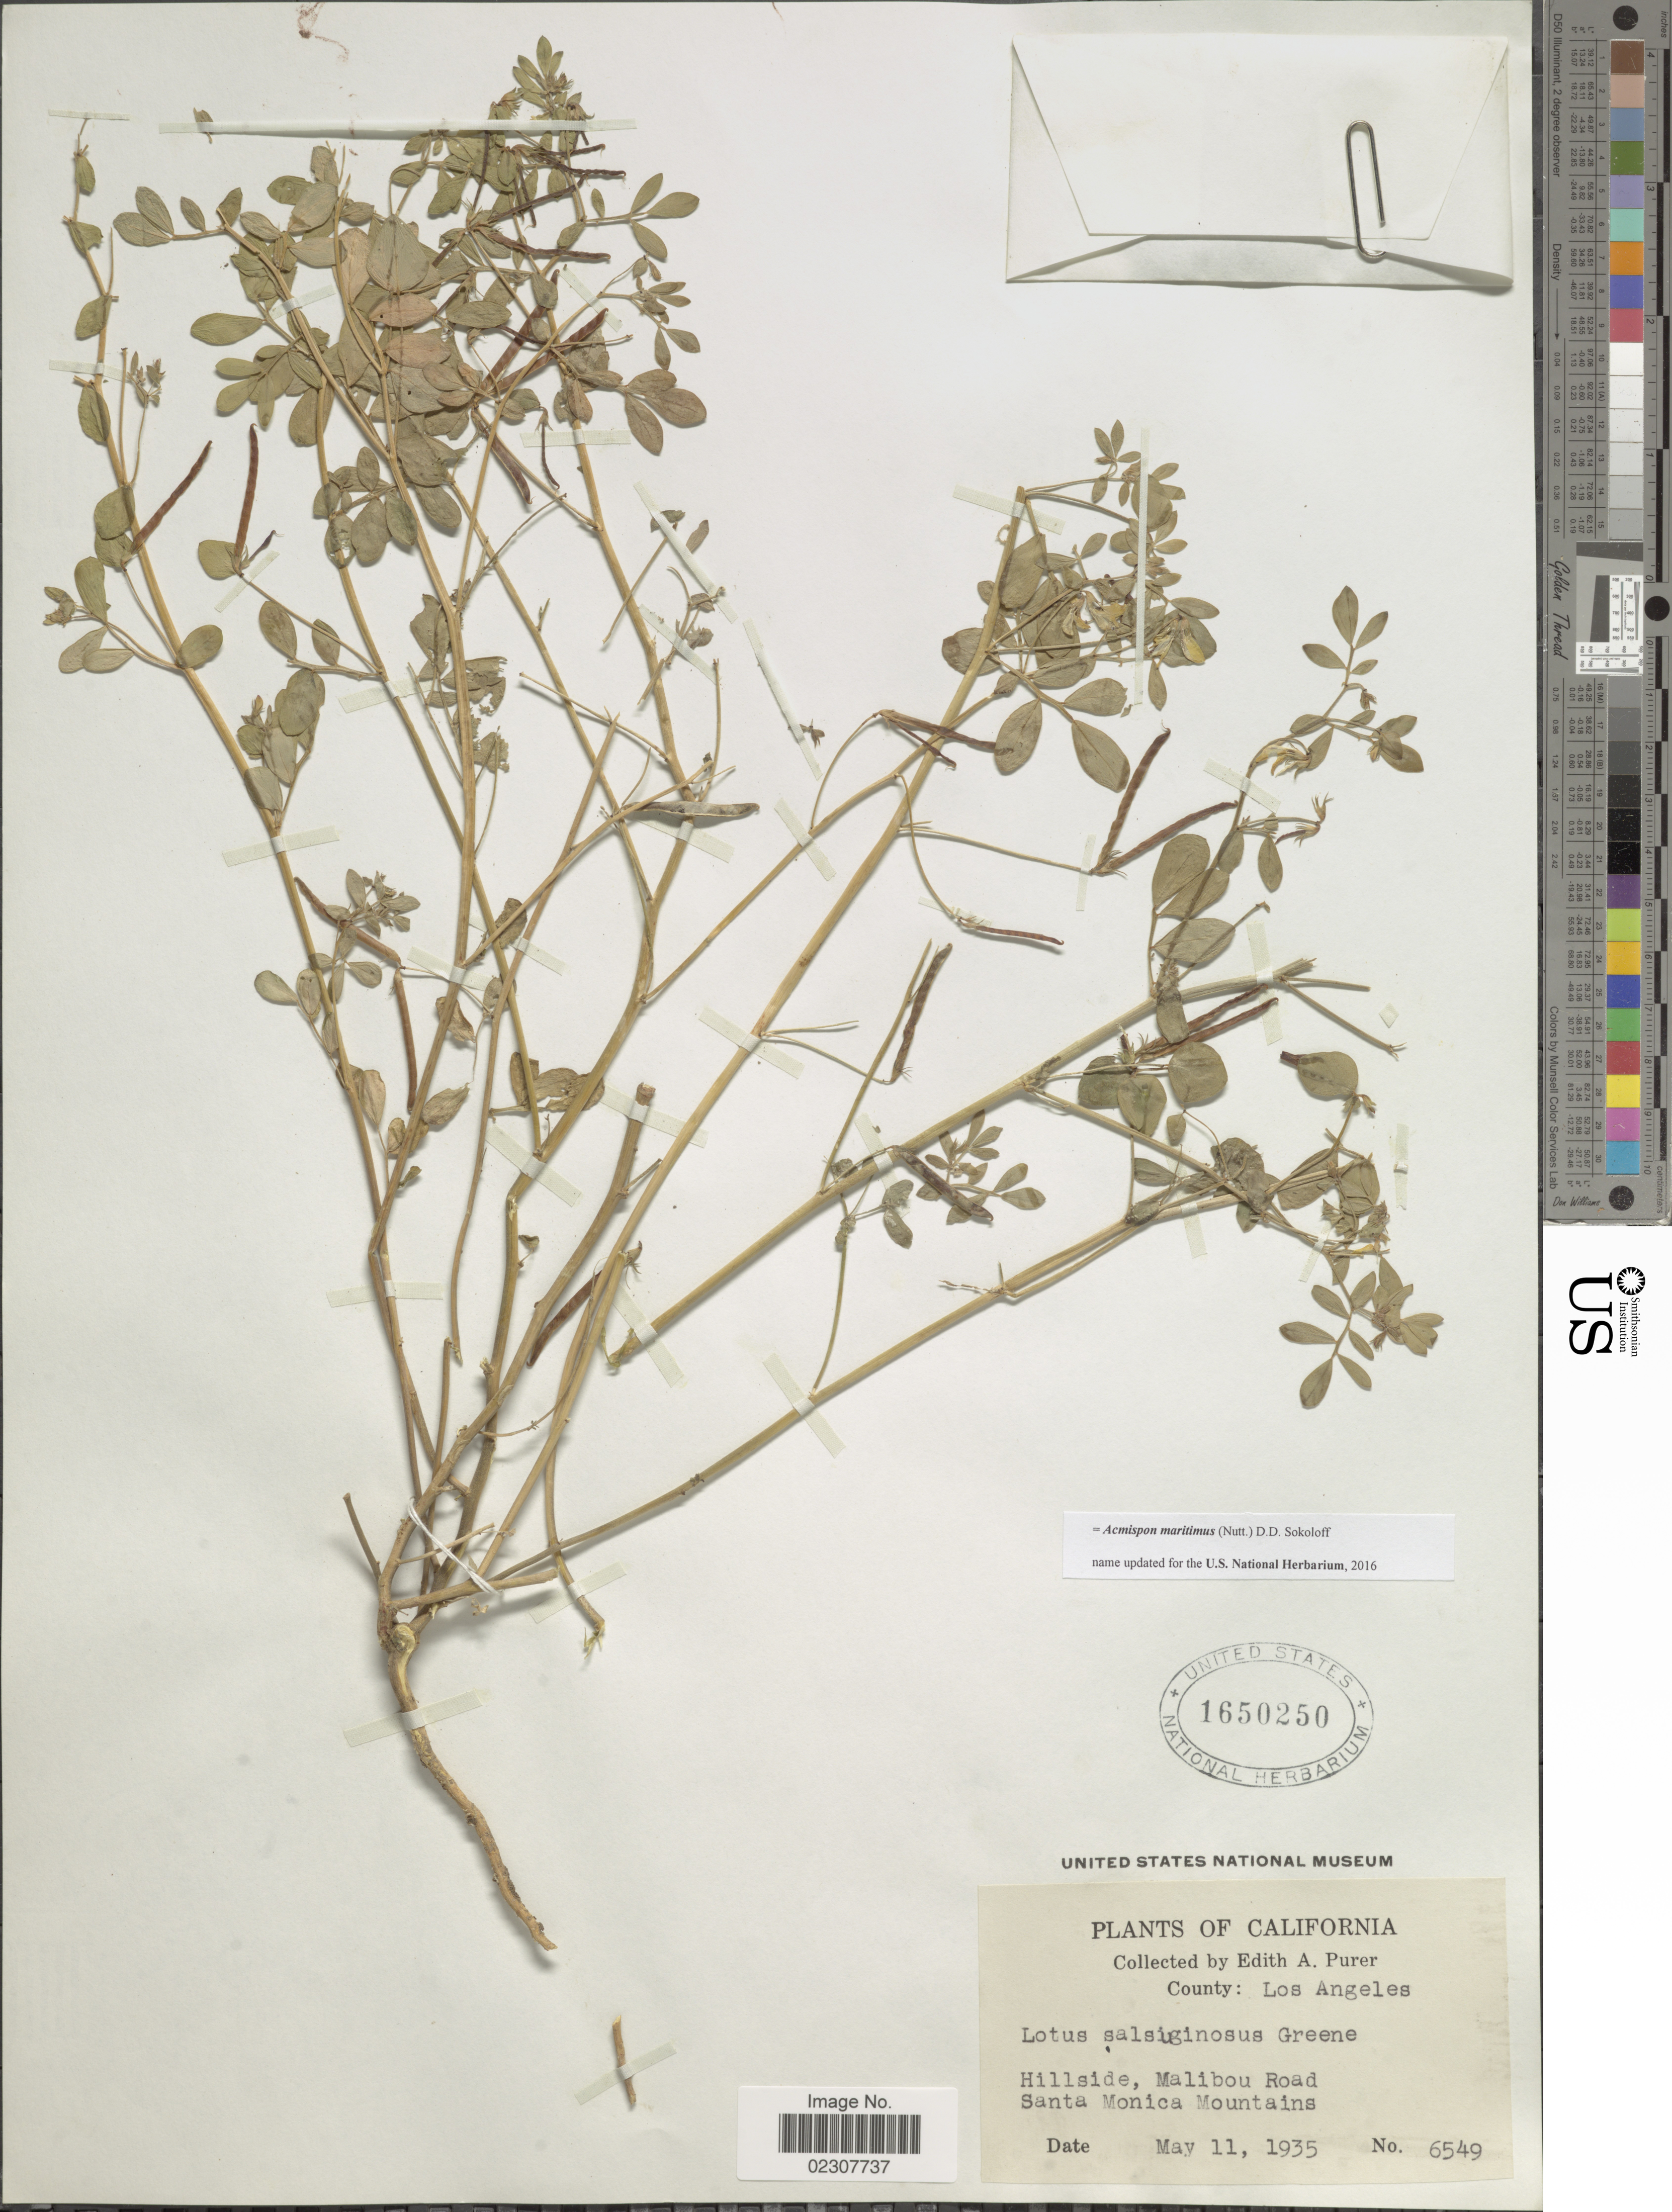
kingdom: Plantae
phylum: Tracheophyta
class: Magnoliopsida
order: Fabales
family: Fabaceae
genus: Acmispon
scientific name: Acmispon maritimus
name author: (Nutt.) D.D. Sokoloff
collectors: E. Purer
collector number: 6549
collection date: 1935-05-11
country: United States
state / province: California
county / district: Los Angeles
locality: County: Los Angeles, Hillside, Malibou Road, Santa Monica Mountains.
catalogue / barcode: US 1650250